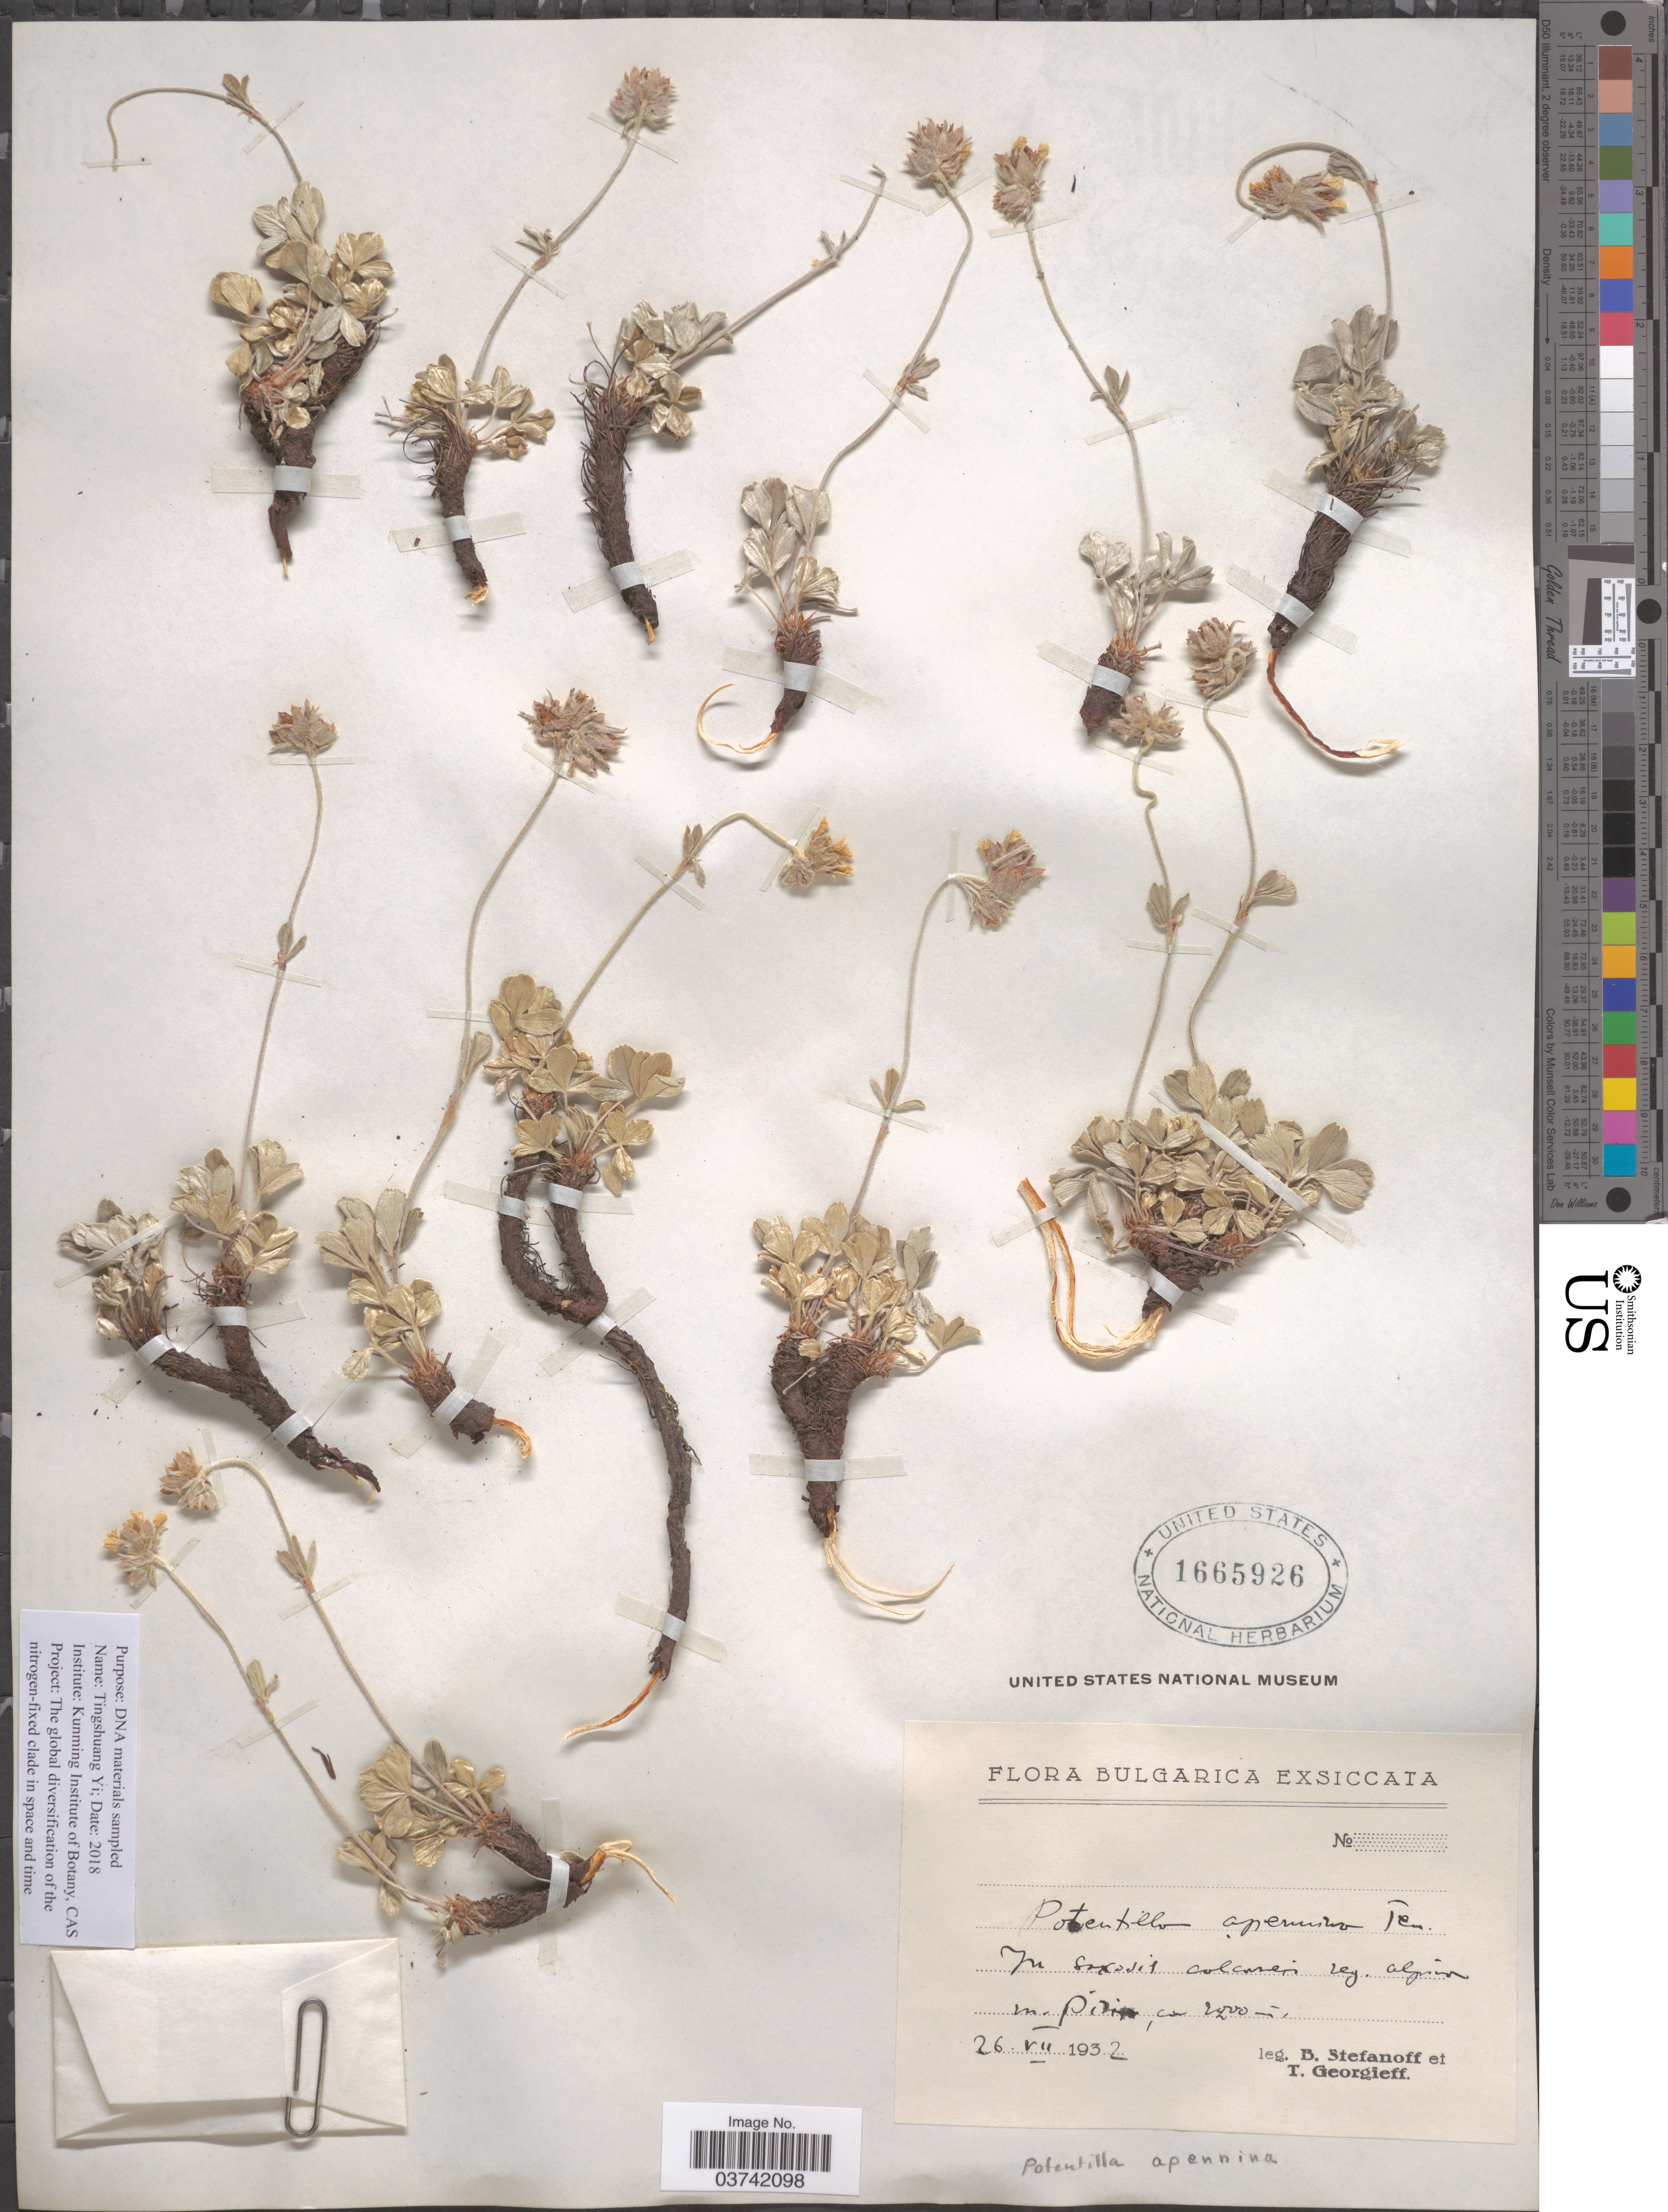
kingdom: Plantae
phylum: Tracheophyta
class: Magnoliopsida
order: Rosales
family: Rosaceae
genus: Potentilla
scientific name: Potentilla apennina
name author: Ten.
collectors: B. Stefanoff & T. Georgieff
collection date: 1932-07-26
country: Bulgaria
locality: In saxosis calcareis reg. alpion in Pi. [interpreted]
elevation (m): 2200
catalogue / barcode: US 1665926